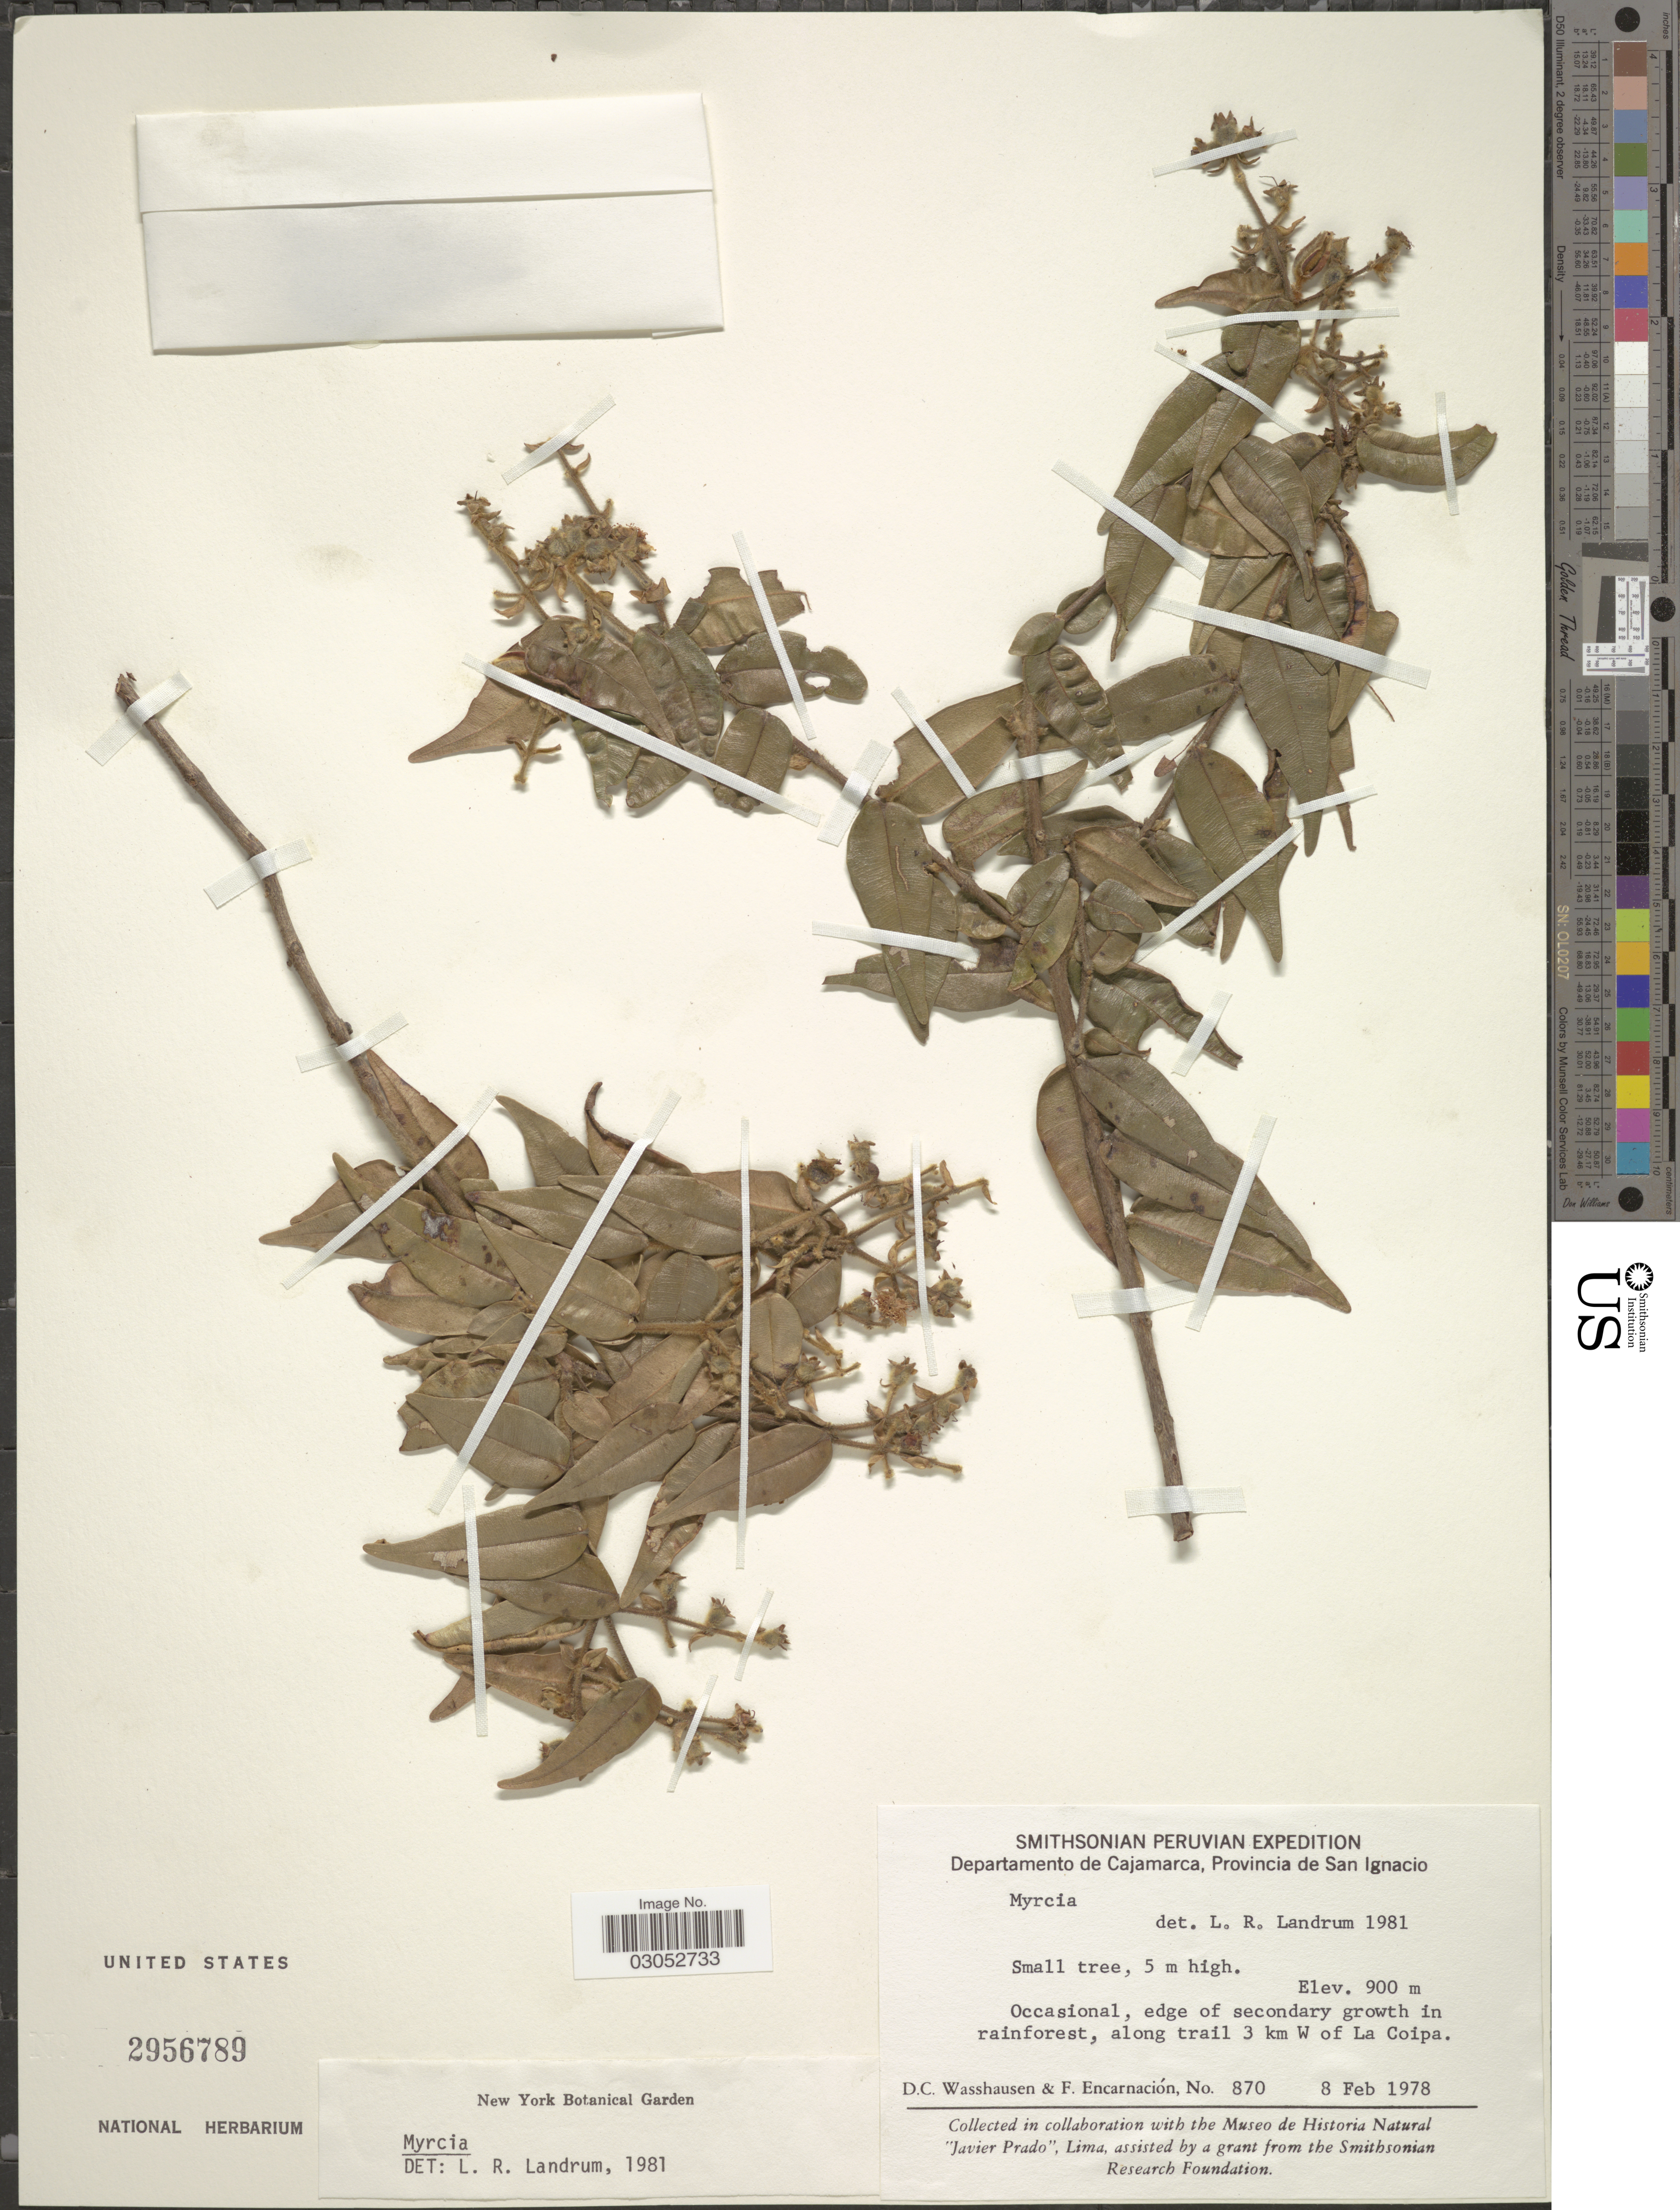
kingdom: Plantae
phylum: Tracheophyta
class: Magnoliopsida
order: Myrtales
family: Myrtaceae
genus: Myrcia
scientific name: Myrcia sp.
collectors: D. C. Wasshausen & F. Encarnación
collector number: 870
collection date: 1978-02-08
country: Peru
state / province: Cajamarca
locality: Departamento de Cajamarca, Provincia de San Ignacio. Along trail 3 km W of La Coipa.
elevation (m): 900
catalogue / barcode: US 2956789